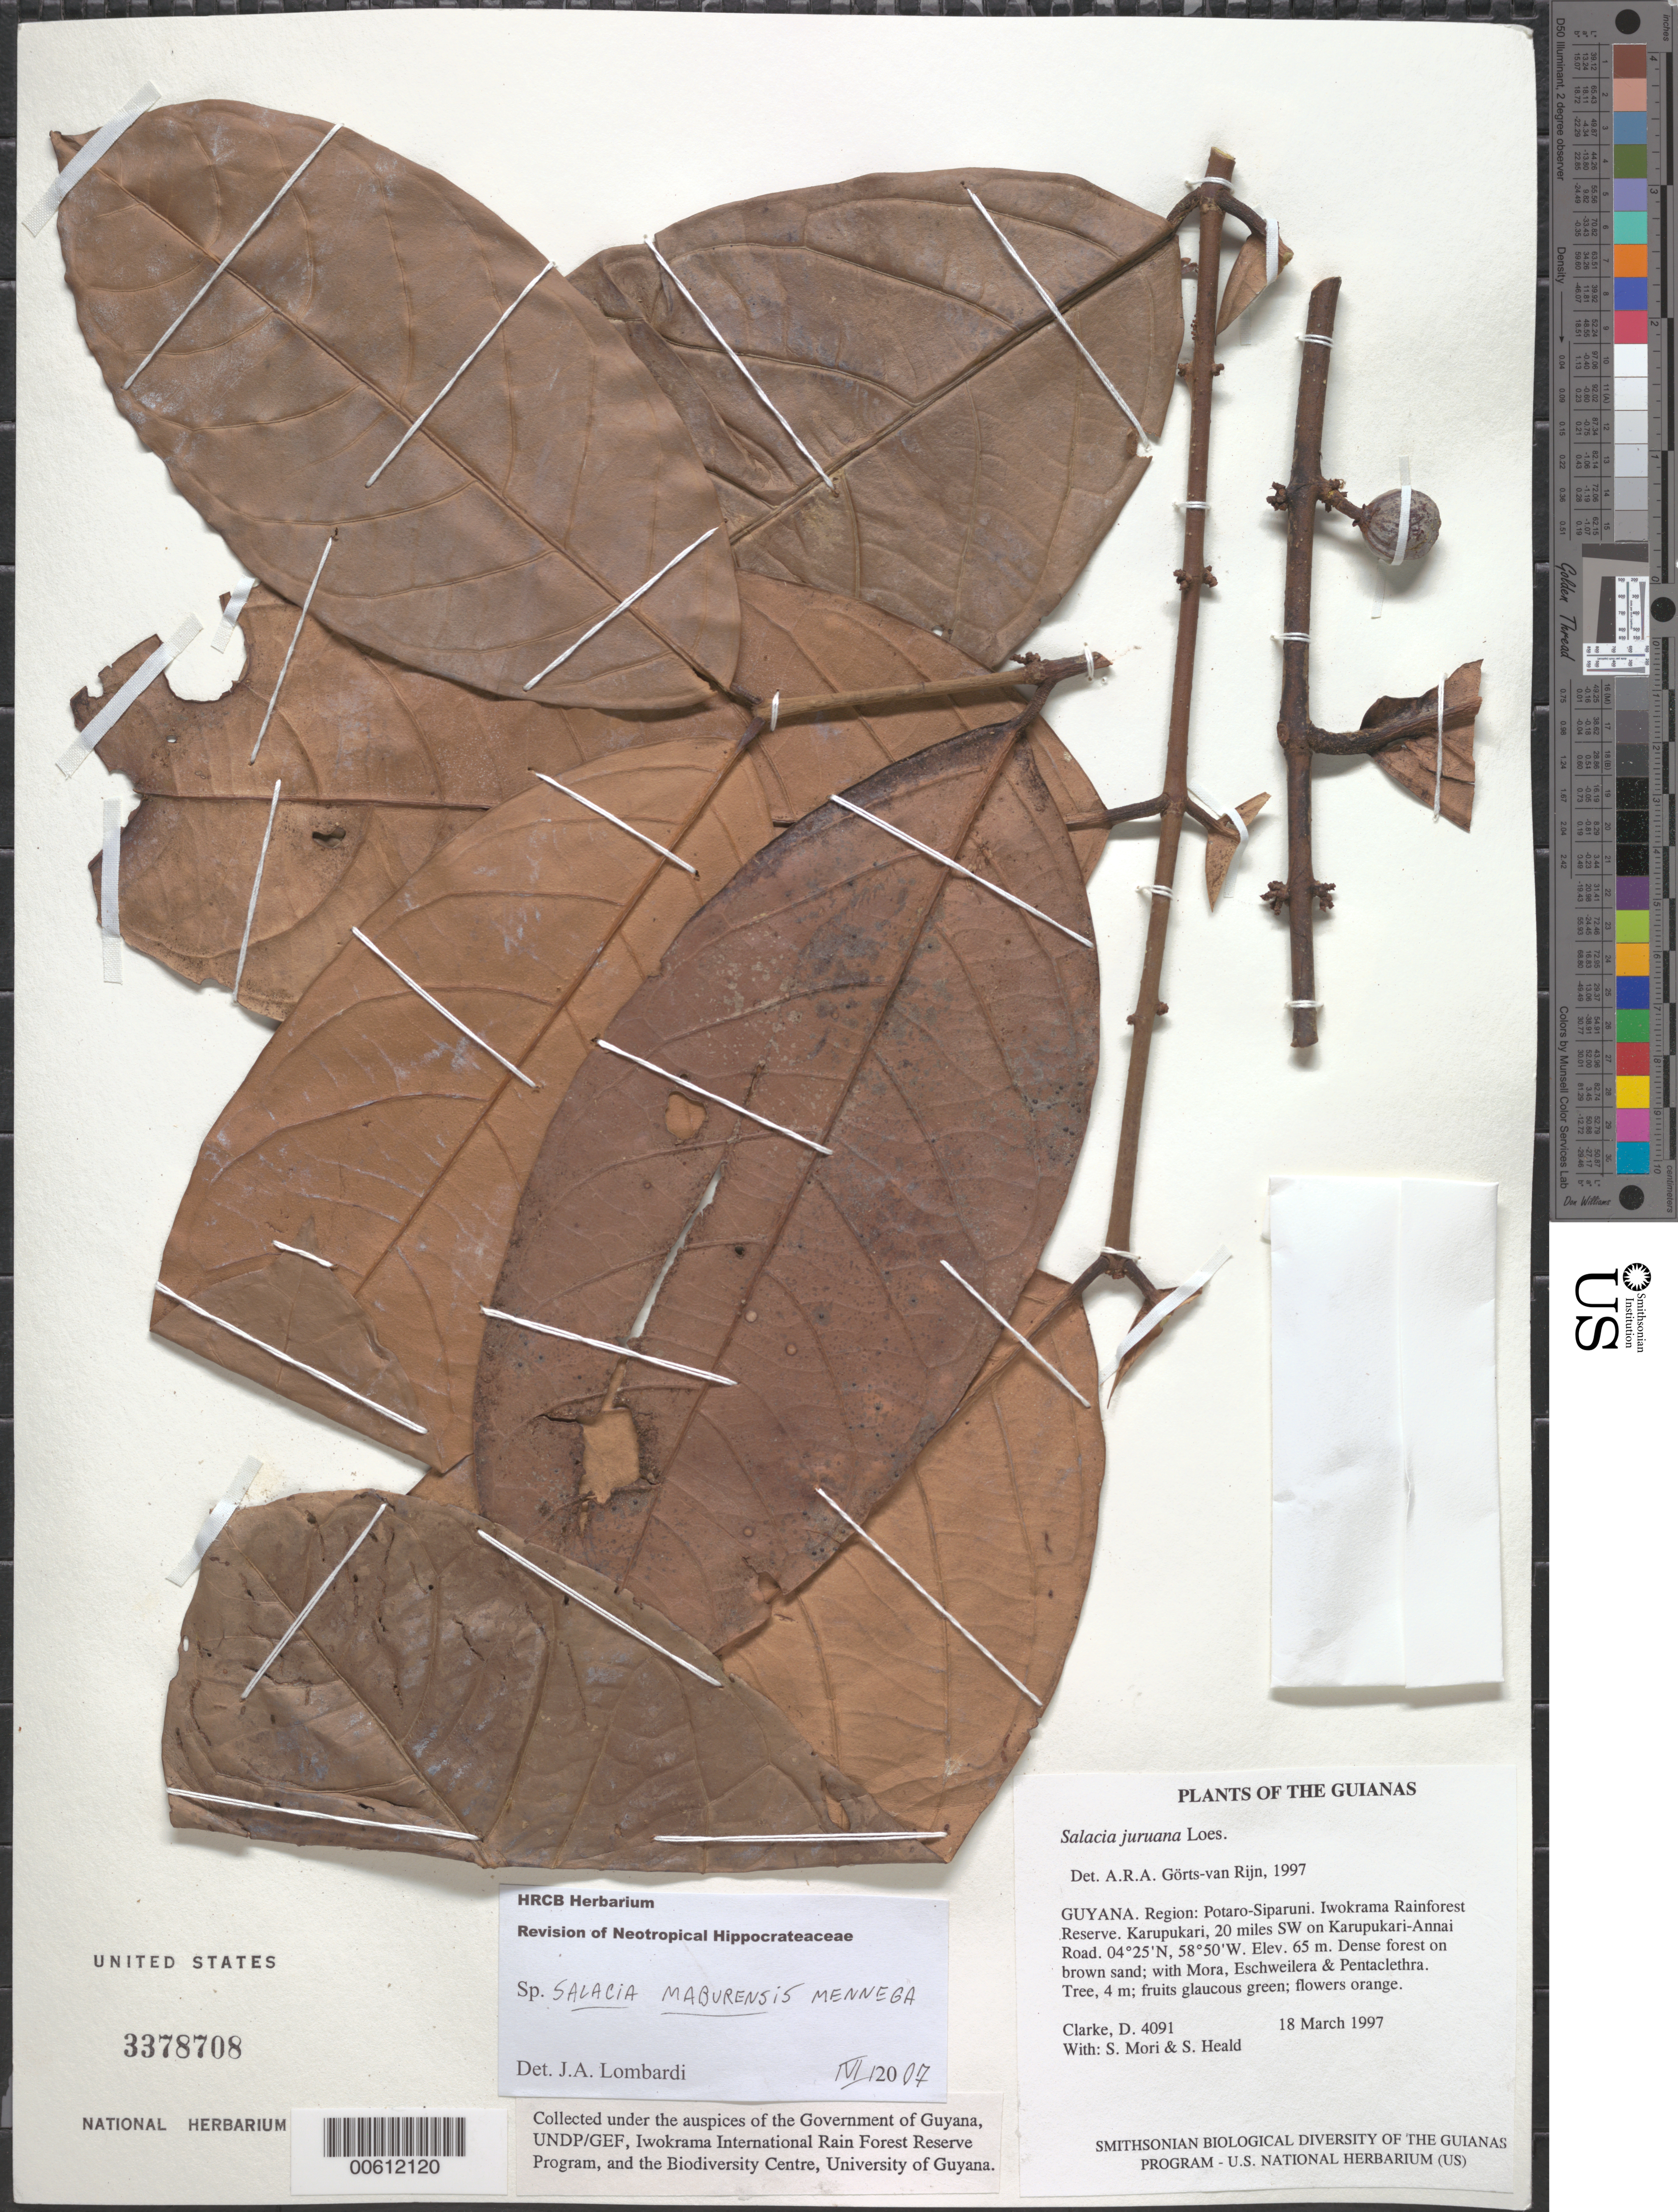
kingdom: Plantae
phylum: Tracheophyta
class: Magnoliopsida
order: Celastrales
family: Celastraceae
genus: Salacia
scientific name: Salacia maburensis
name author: Mennega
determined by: Lombardi, Julio A.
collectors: H. D. Clarke, S. Mori & S. Heald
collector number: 4091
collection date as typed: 18 March 1997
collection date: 1997-03-18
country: Guyana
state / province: Potaro-Siparuni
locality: Iwokrama Rainforest Reserve. Karupukari, 20 miles SW on Karupukari-Annai Road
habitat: Dense forest on brown sand; with Mora, Eschweilera & Pentaclethra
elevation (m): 65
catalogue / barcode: US 3378708